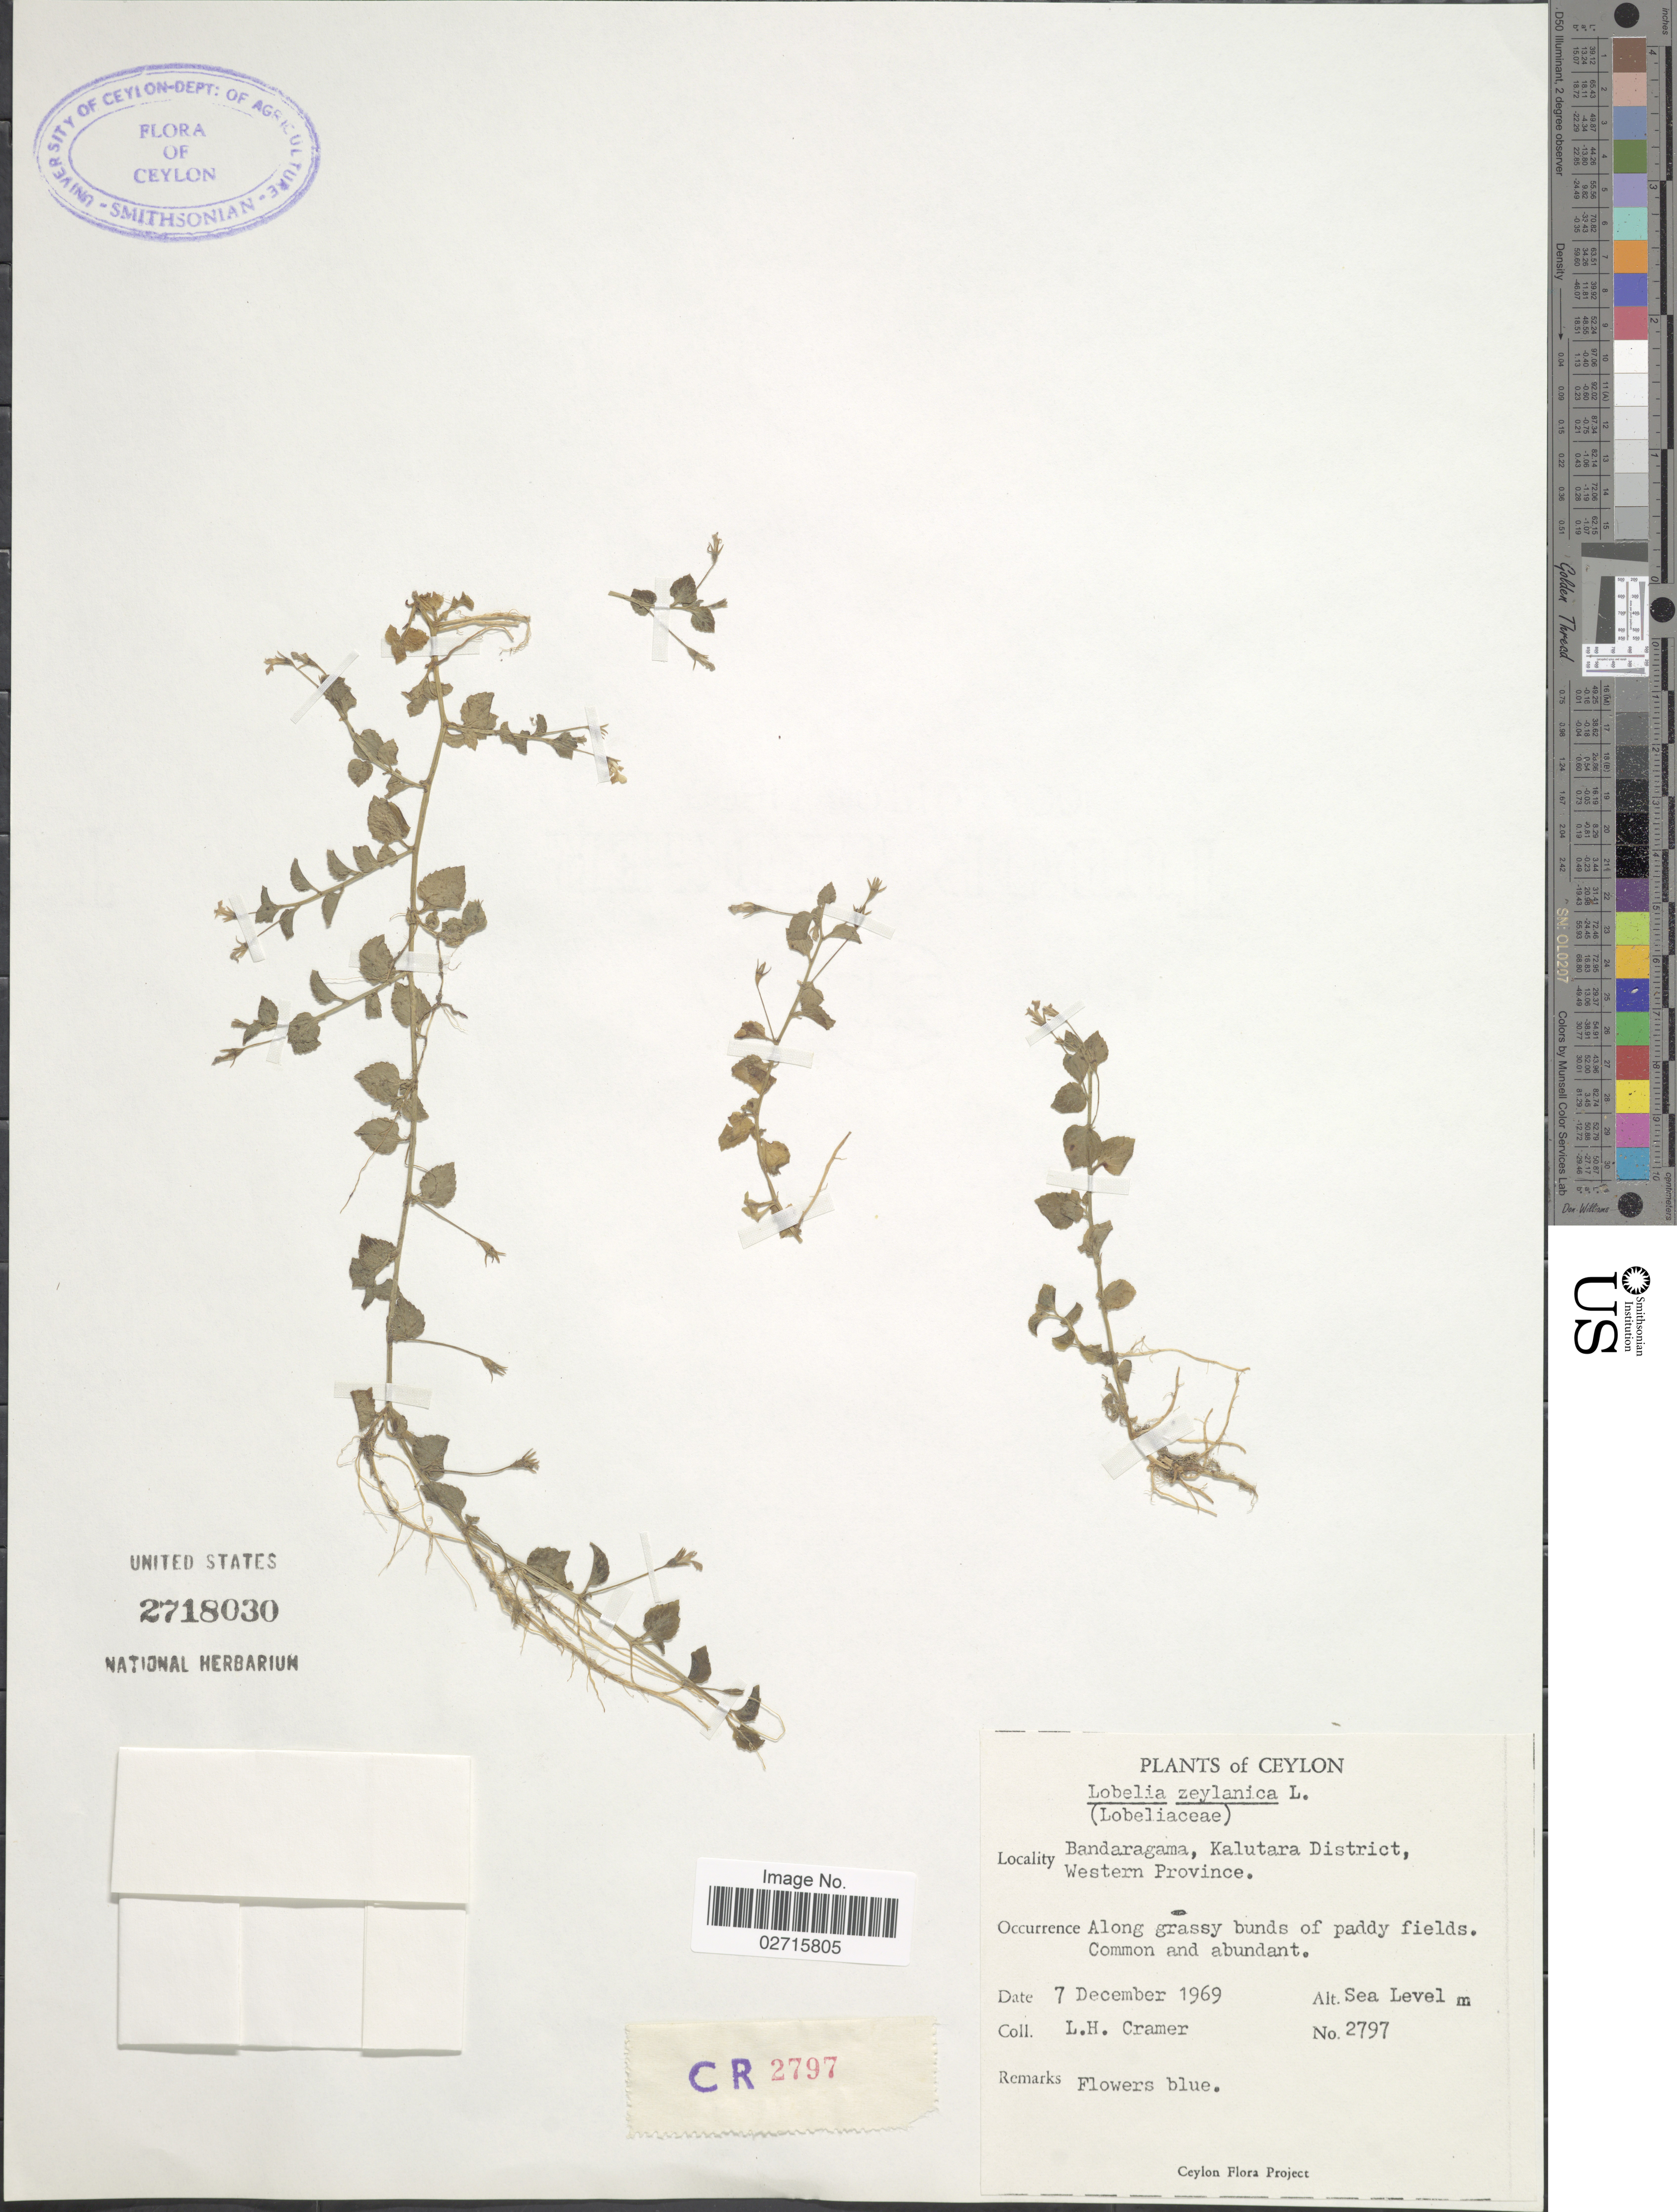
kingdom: Plantae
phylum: Tracheophyta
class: Magnoliopsida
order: Asterales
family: Campanulaceae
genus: Lobelia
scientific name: Lobelia succulenta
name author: Blume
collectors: L. H. Cramer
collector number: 2797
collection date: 1969-12-07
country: Sri Lanka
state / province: Western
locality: Ceylon. Bandaragama, Kalutara District, Western Province.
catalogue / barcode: US 2718030